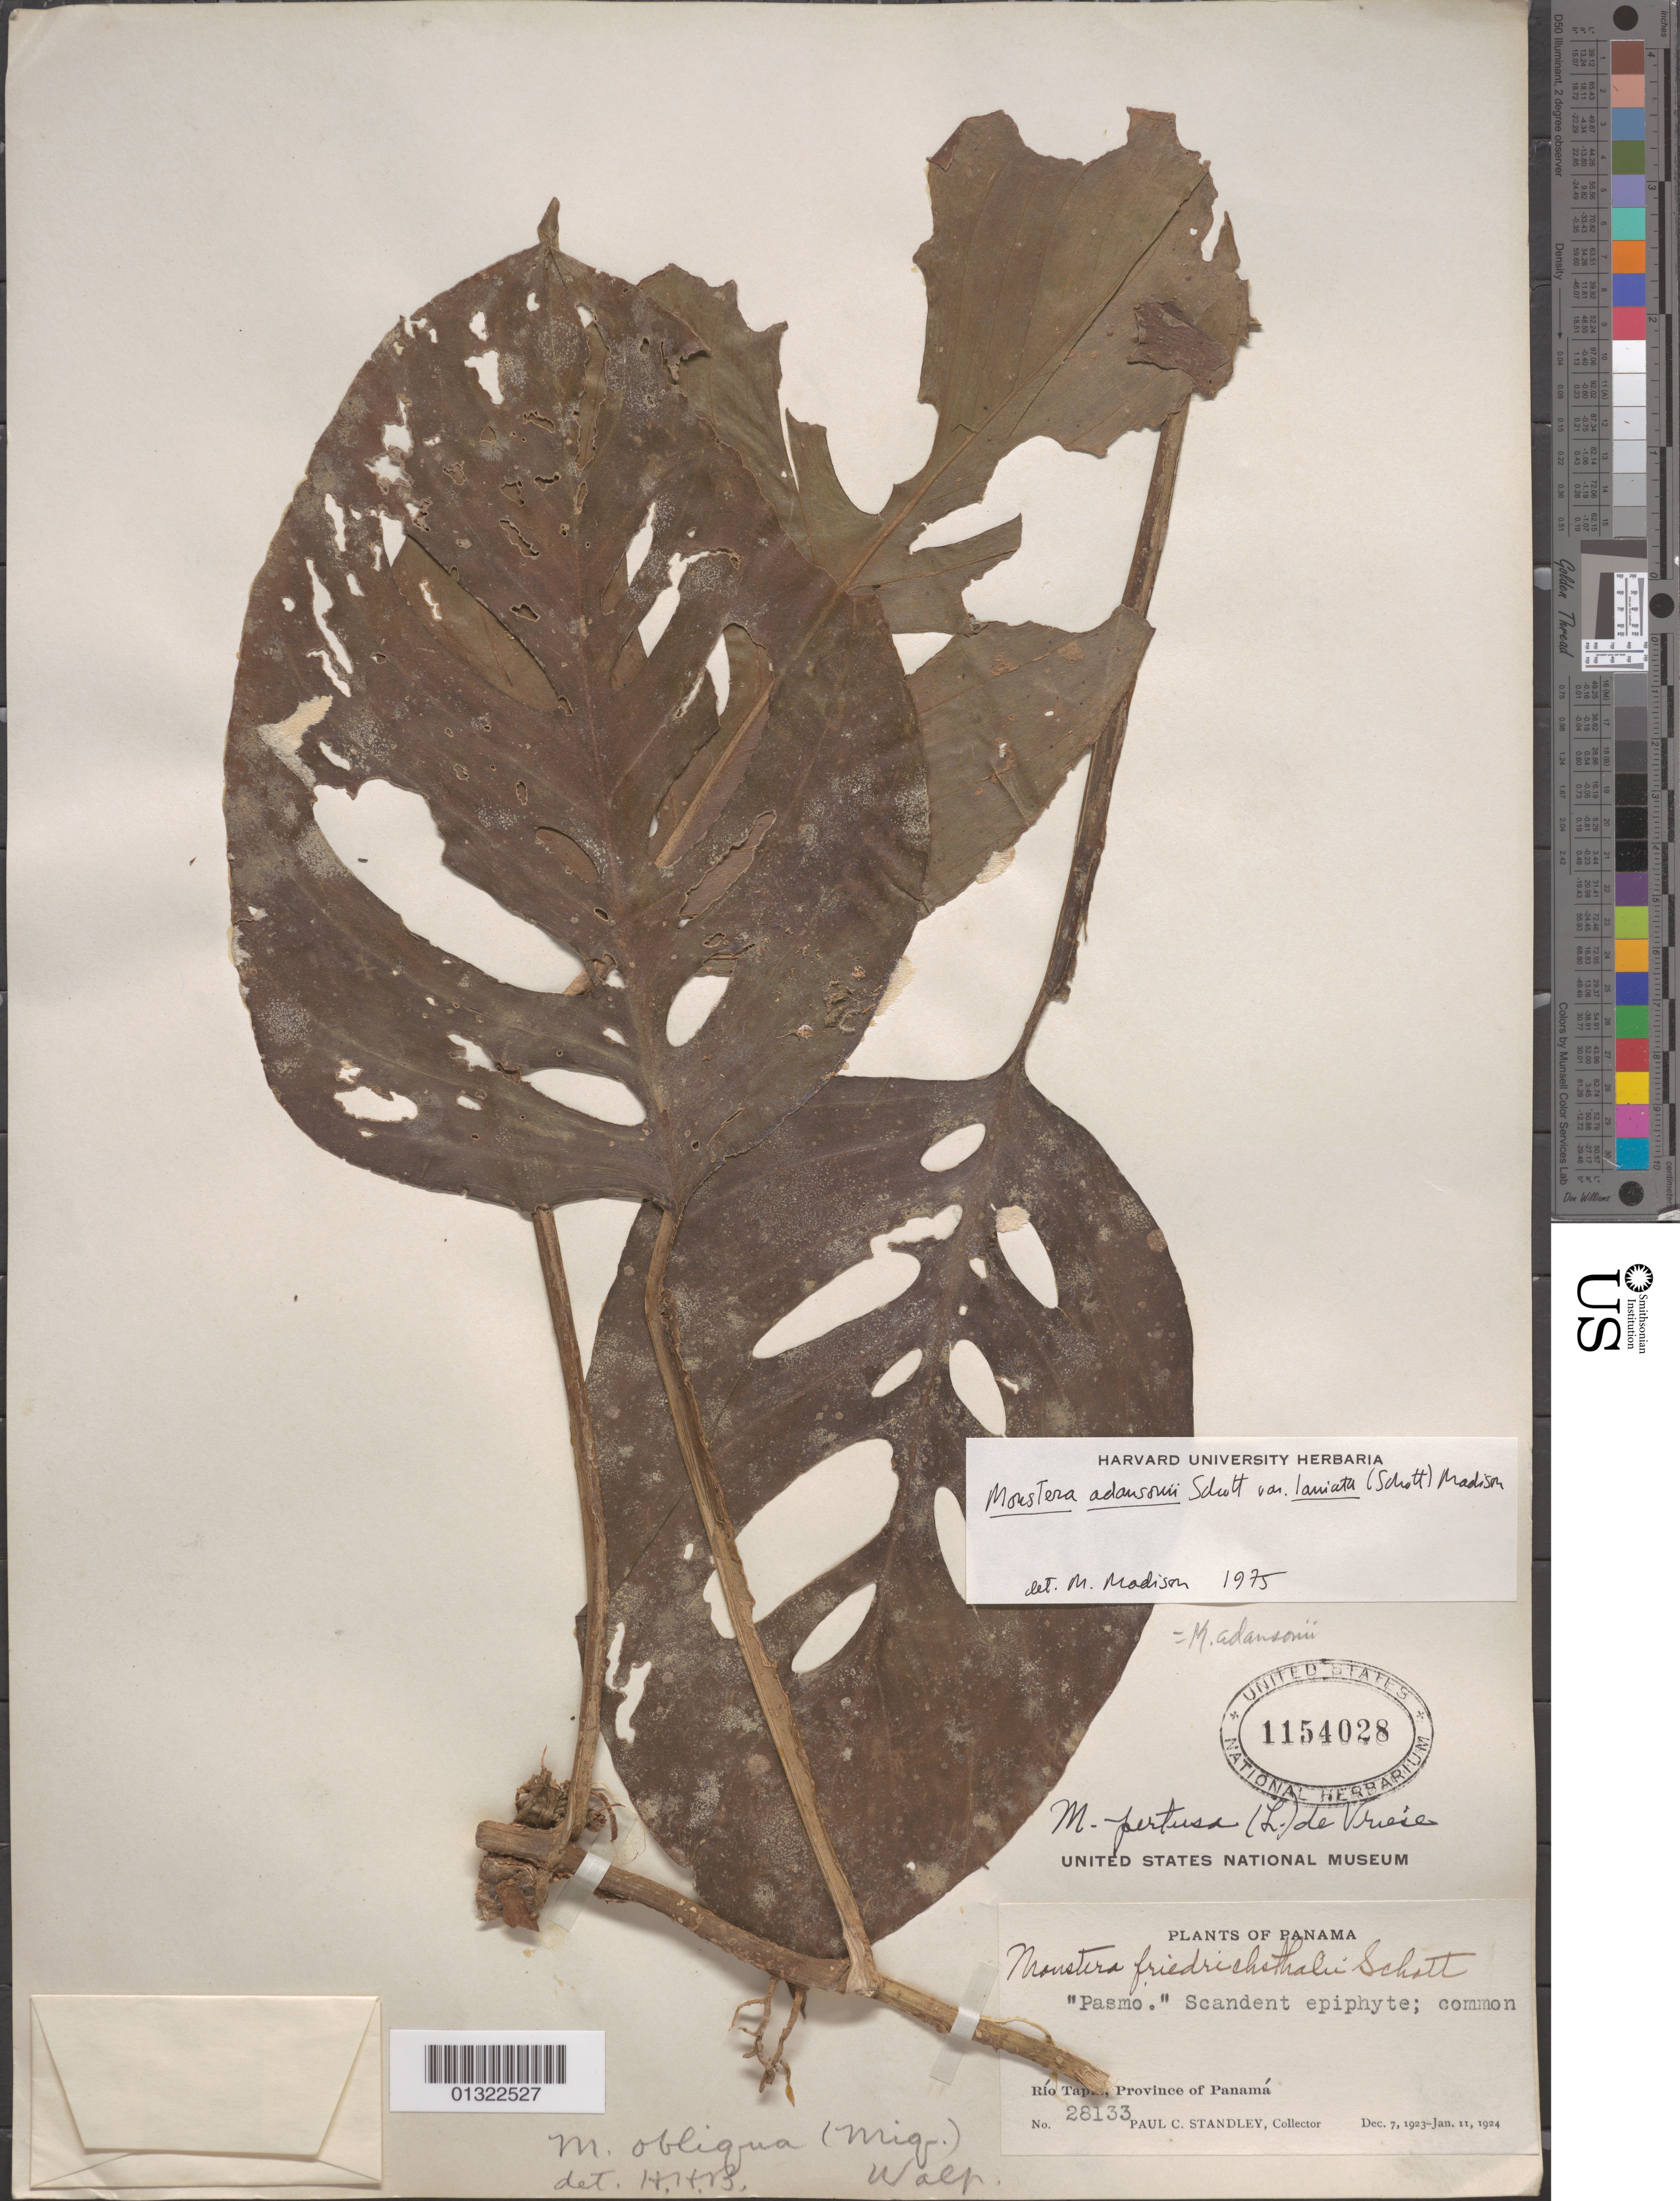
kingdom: Plantae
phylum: Tracheophyta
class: Liliopsida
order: Alismatales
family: Araceae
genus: Monstera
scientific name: Monstera adansonii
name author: Schott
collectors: P. C. Standley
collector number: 28133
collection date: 1923-12-07/1924-01-11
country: Panama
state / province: Panamá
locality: Río Tap [illegible text].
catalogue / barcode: US 1154028